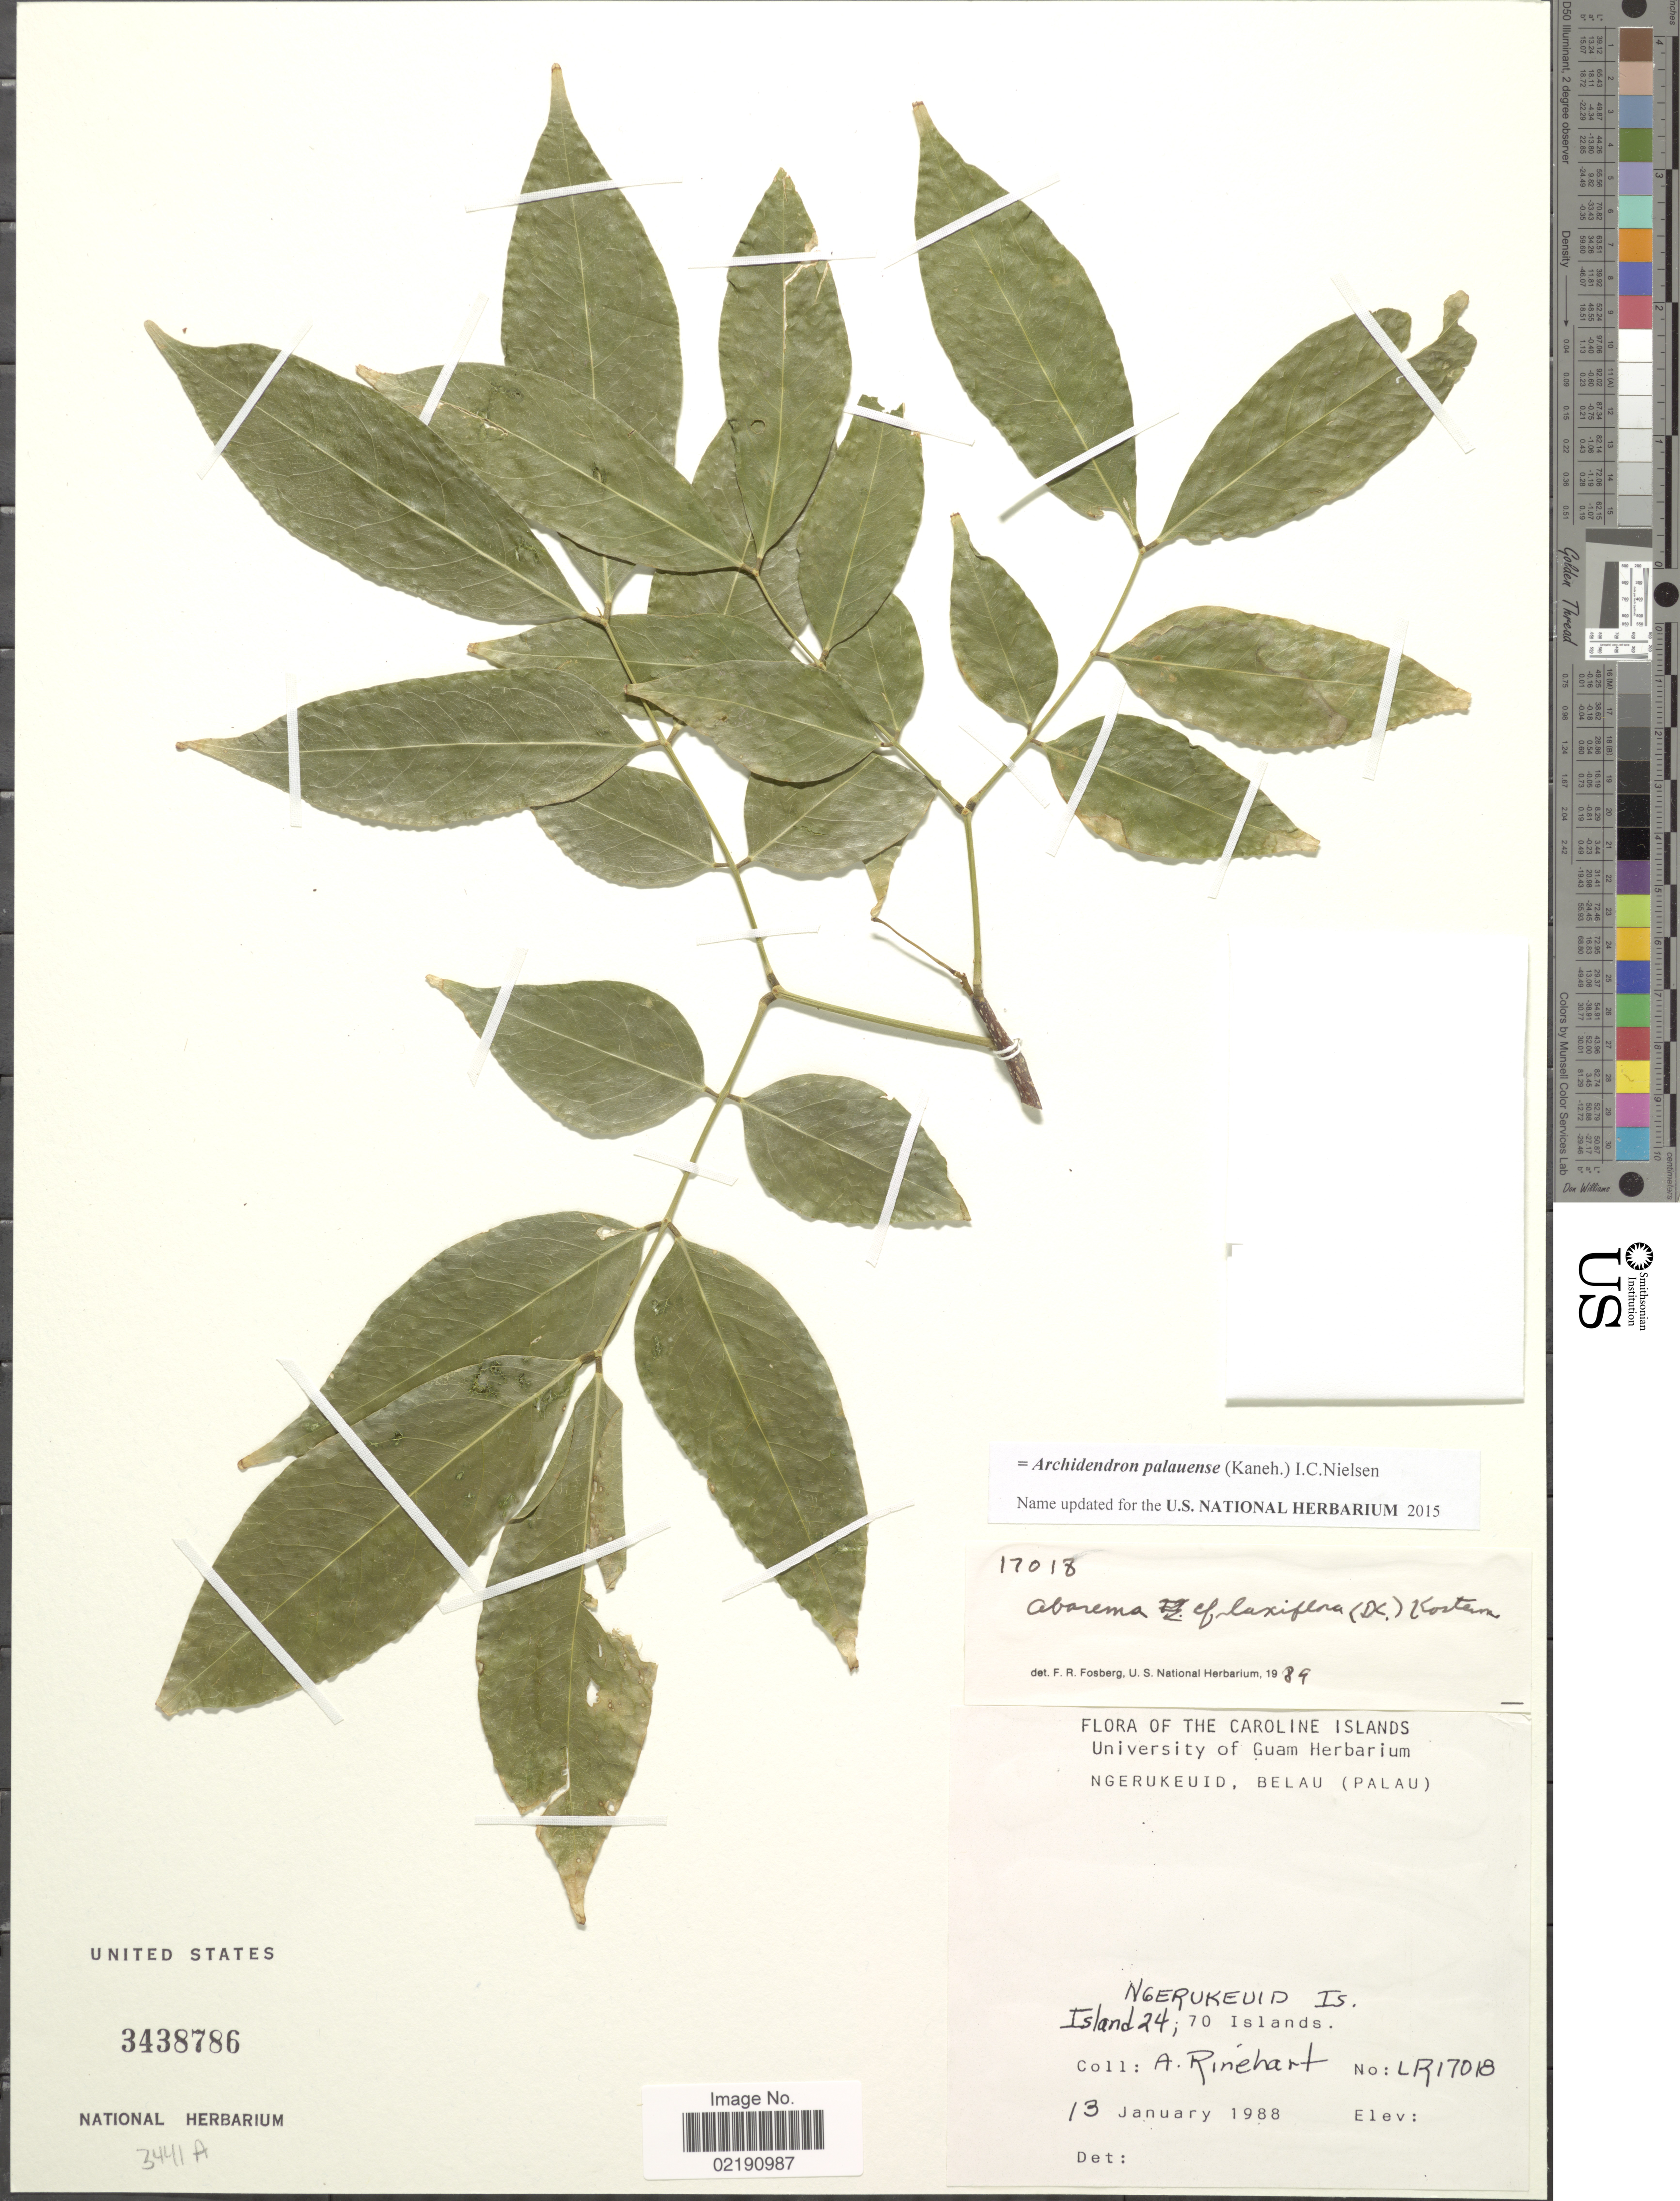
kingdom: Plantae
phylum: Tracheophyta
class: Magnoliopsida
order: Fabales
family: Fabaceae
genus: Archidendron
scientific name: Archidendron palauense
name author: (Kaneh.) I.C. Nielsen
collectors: A. Rinehart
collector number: LR17018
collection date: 1988-01-13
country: Palau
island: Ngerukeuid [Orukuizu]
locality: Ngerukeuid Is., Island 24; 70 Islands. Palau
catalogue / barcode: US 3438786